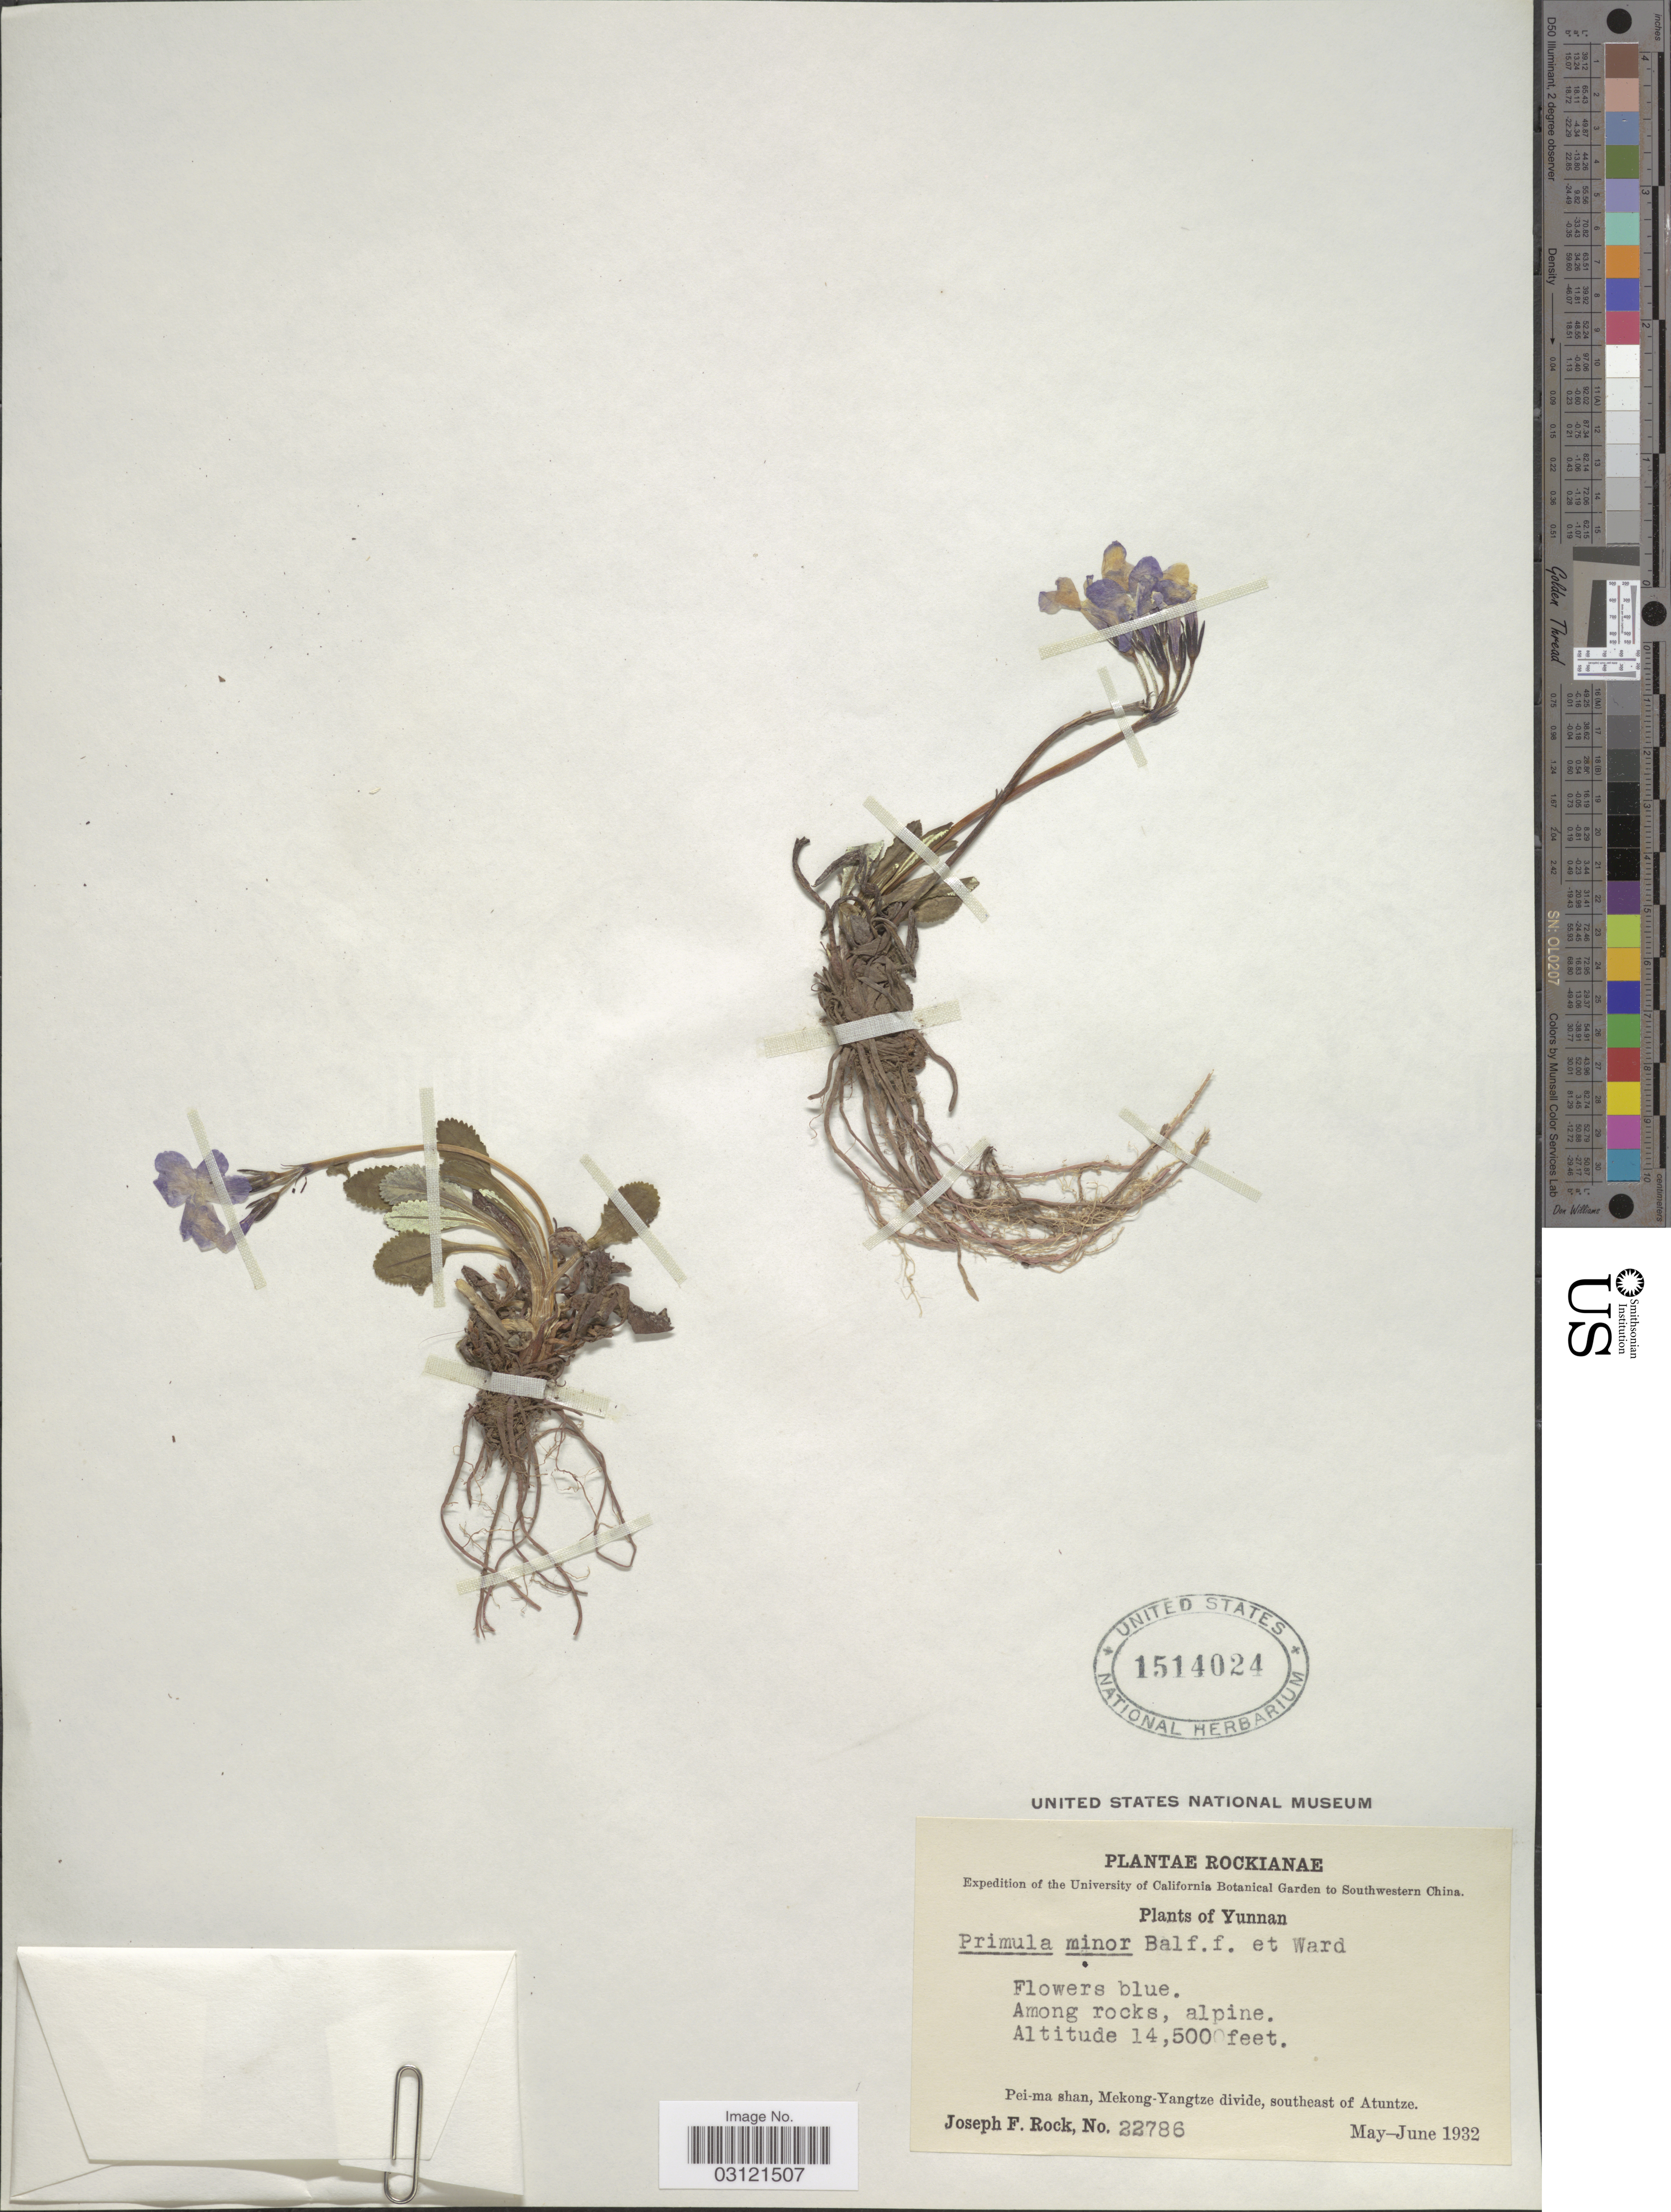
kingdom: Plantae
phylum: Tracheophyta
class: Magnoliopsida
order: Ericales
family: Primulaceae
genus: Primula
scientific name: Primula minor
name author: Balf. f. & Kingdon-Ward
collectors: J. F. Rock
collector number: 22786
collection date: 1932-05/1932-06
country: China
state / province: Yunnan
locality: Southwestern China. Among rocks, alpine. Pei-ma shan, Mekong-Yangtze divide, southeast of Atuntze.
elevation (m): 4420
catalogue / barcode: US 1514024